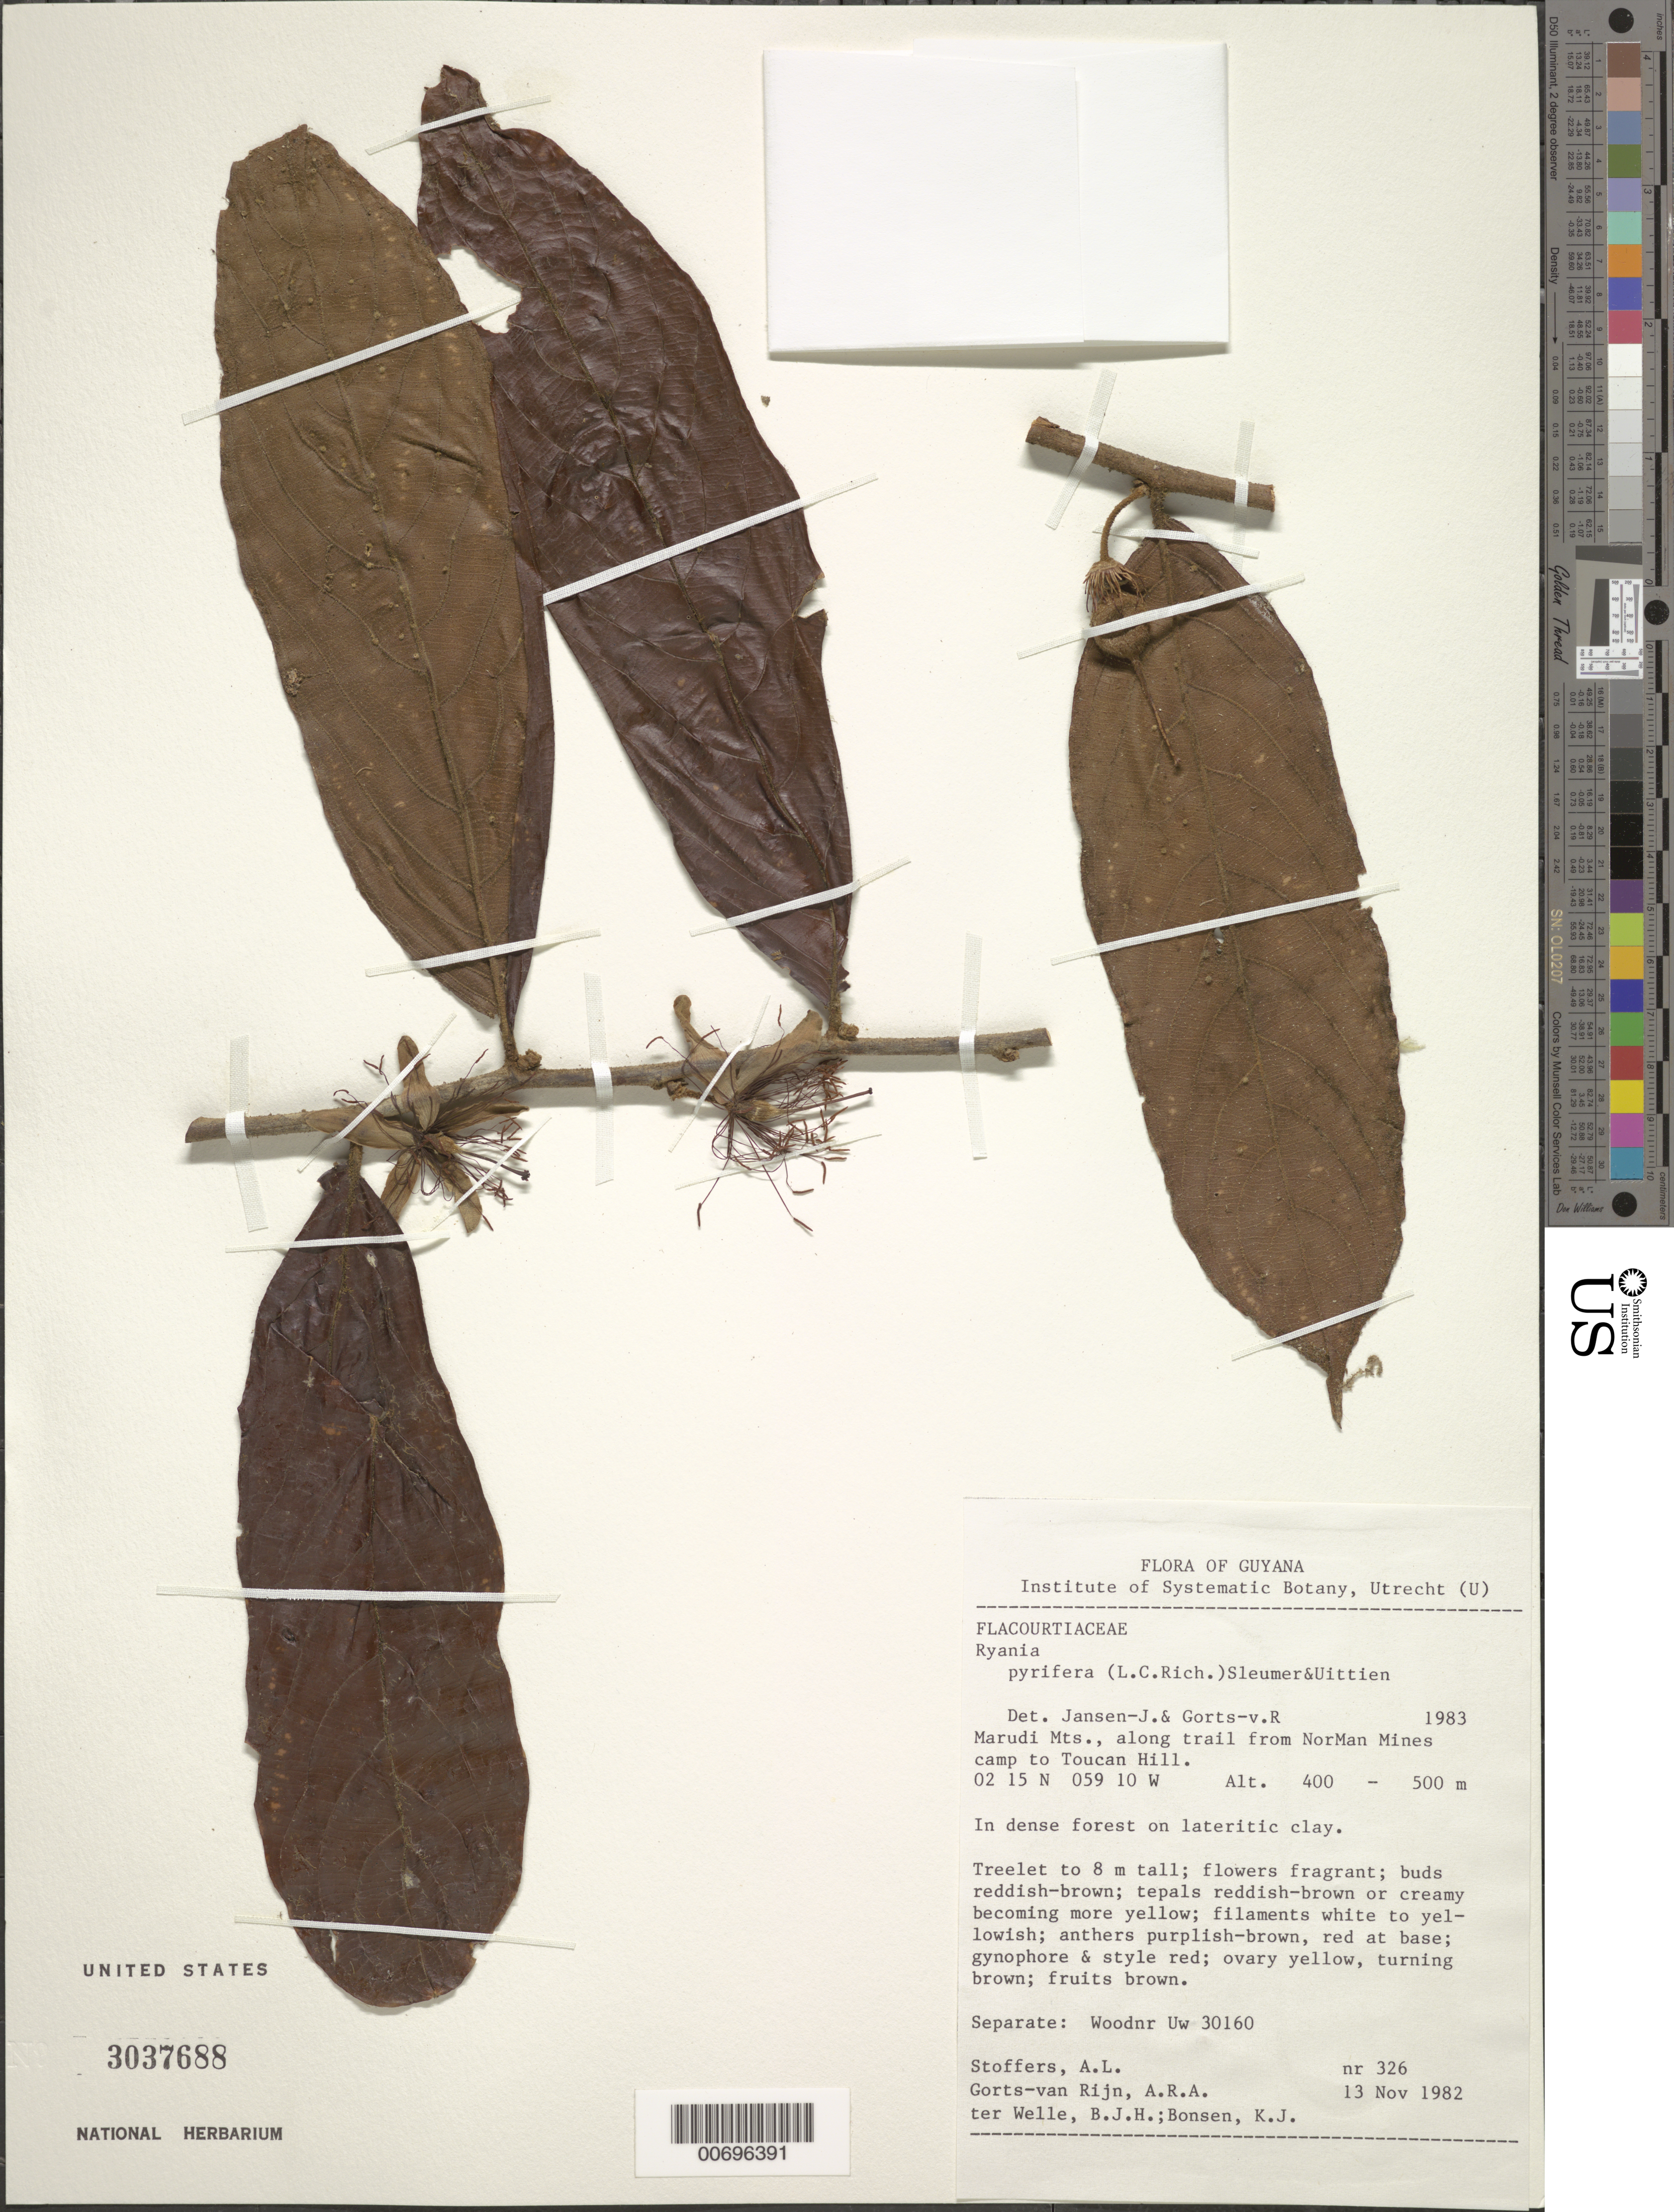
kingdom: Plantae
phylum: Tracheophyta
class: Magnoliopsida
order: Malpighiales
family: Salicaceae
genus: Ryania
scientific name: Ryania pyrifera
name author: Uittien & Sleumer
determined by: Jansen-Jacobs, M. J.; Görts-van Rijn, A. R.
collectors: A. Stoffers, A. .R. A. Görts-van Rijn, B. Welle & K. Bonsen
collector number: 326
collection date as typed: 13-Nov-82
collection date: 1982-11-13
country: Guyana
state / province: U. Takutu-U. Essequibo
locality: Marudi Mts., along trail from NorMan Mines camp to Toucan Hill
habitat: Dense forest on lateritic clay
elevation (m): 400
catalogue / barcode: US 3037688